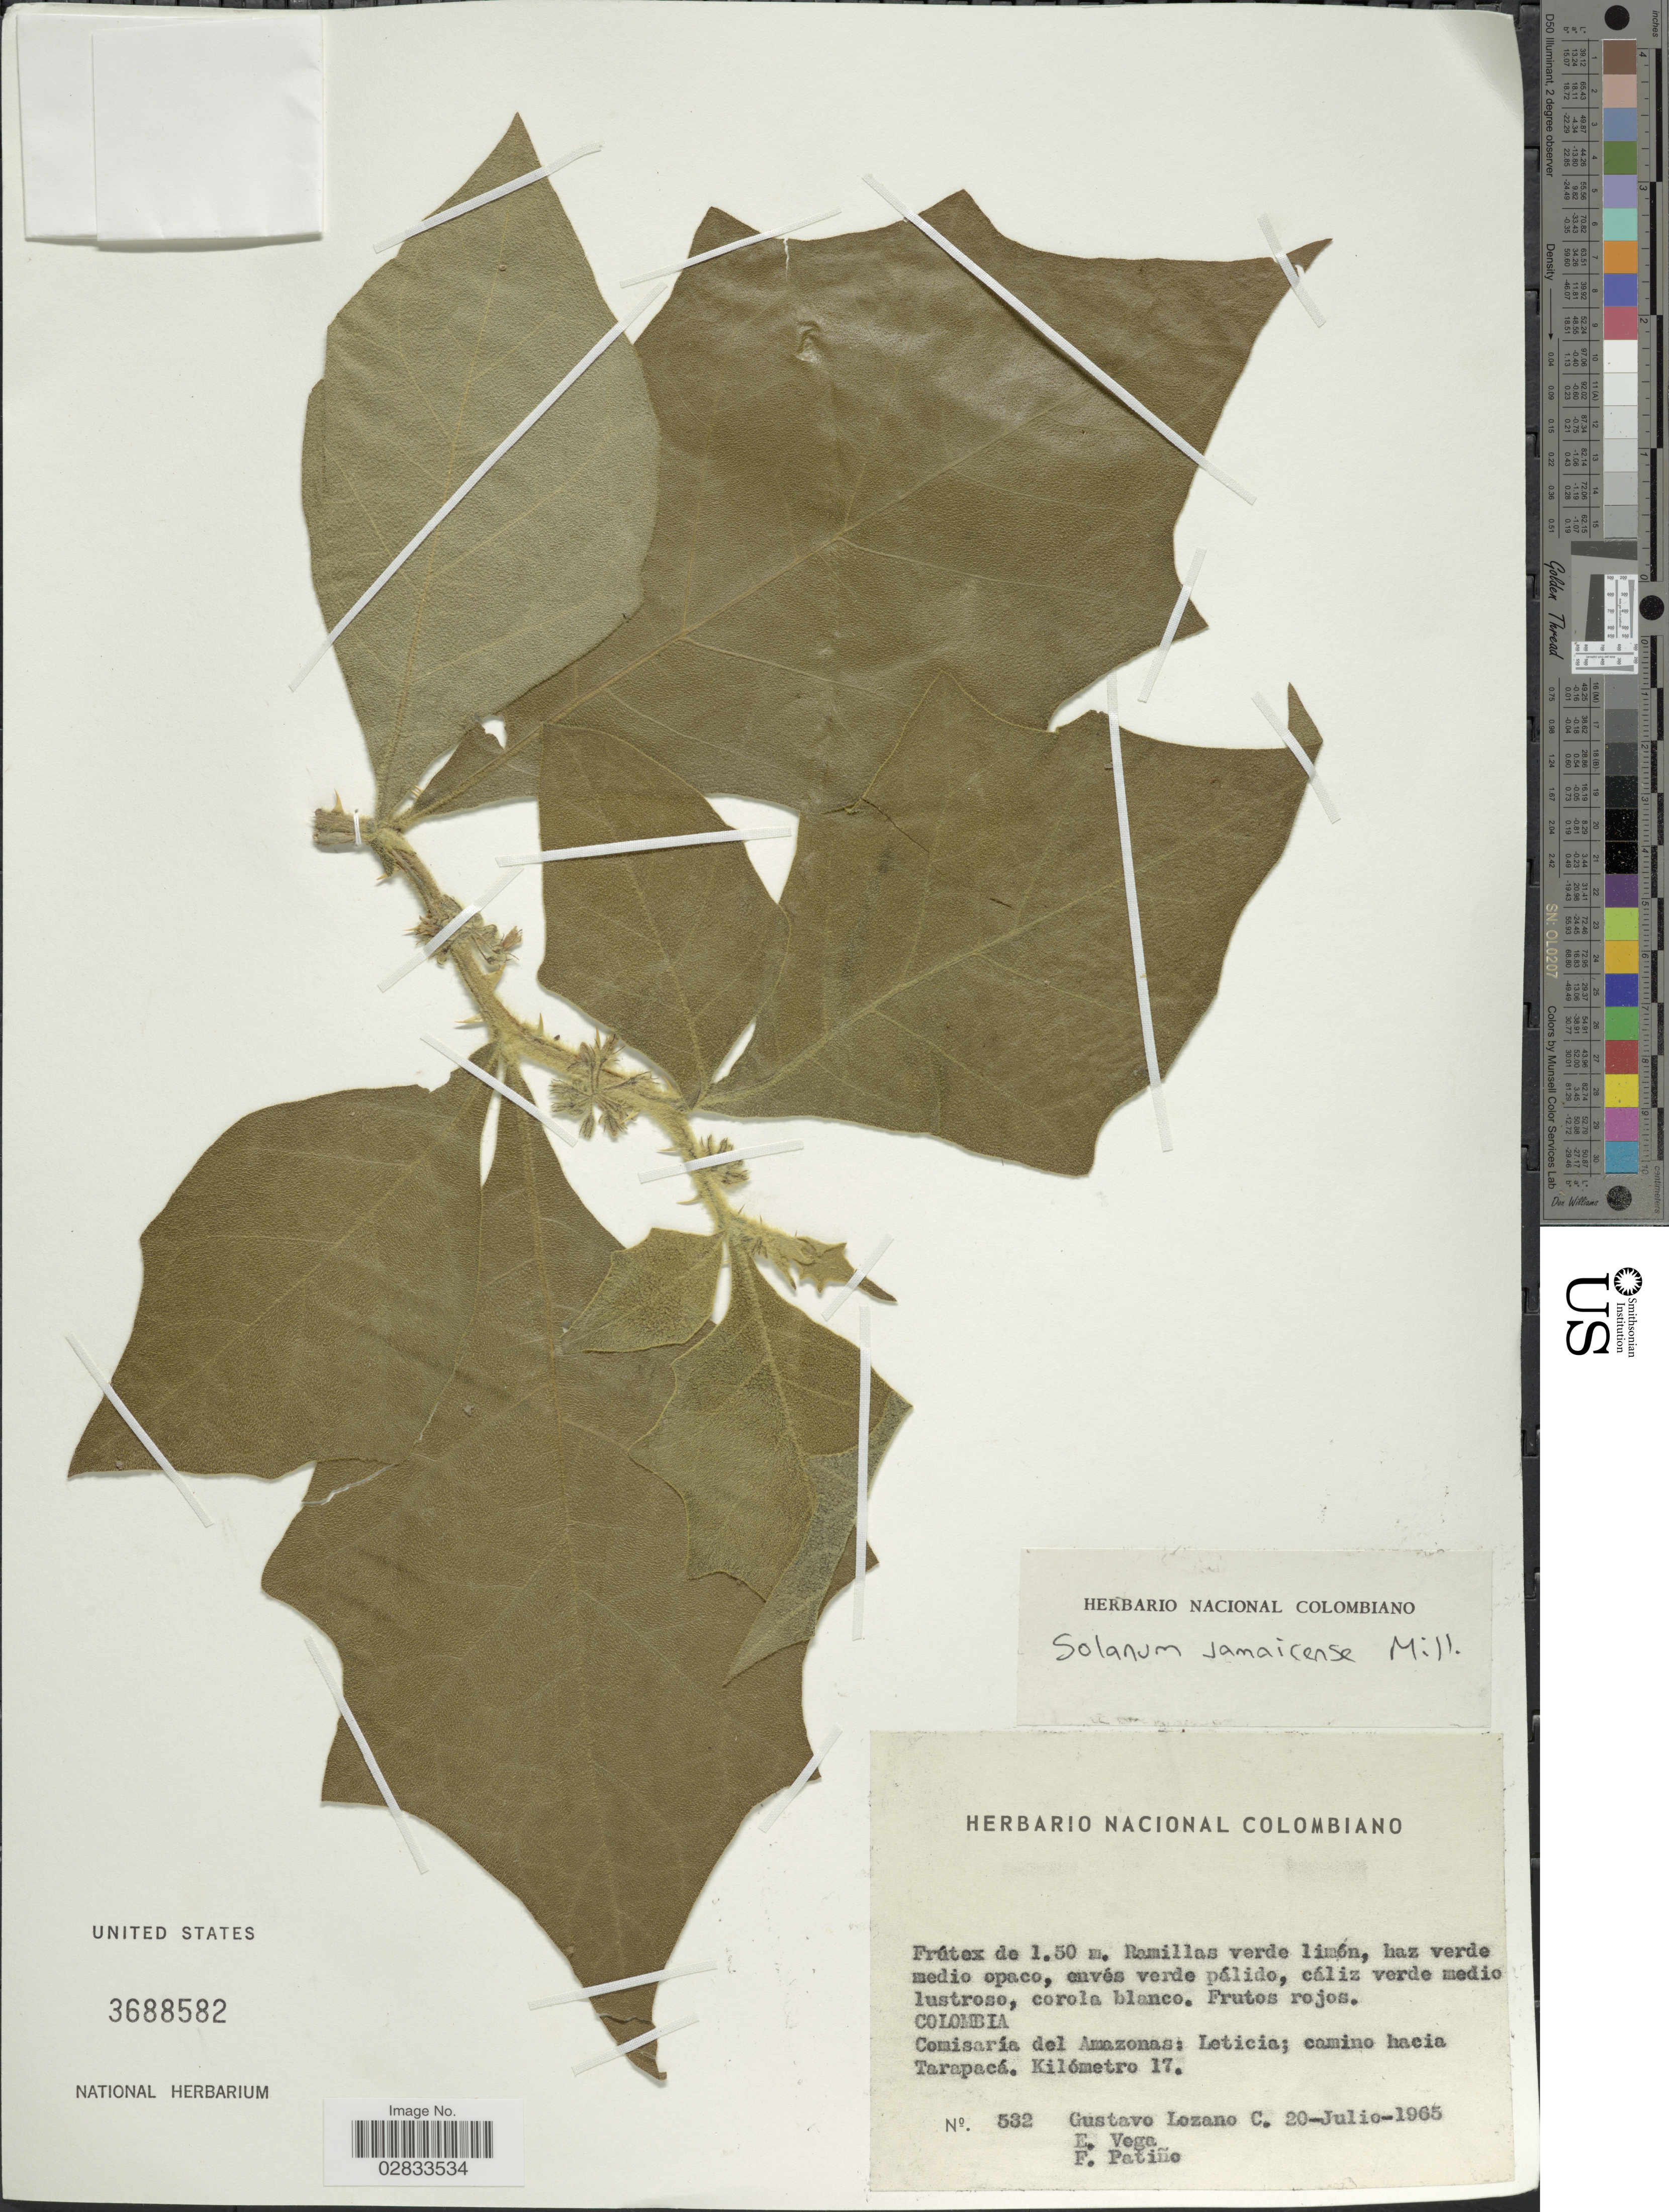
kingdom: Plantae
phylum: Tracheophyta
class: Magnoliopsida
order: Solanales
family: Solanaceae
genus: Solanum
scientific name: Solanum jamaicense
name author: Mill.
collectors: G. Lozano-Contreras, E. Vega & F. Patino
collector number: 532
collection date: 1965-07-20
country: Colombia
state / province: Amazônas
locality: Comisaría del Amazonas: Leticia: camino hacia Tarapacá. Kilómetro 17.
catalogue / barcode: US 3688582